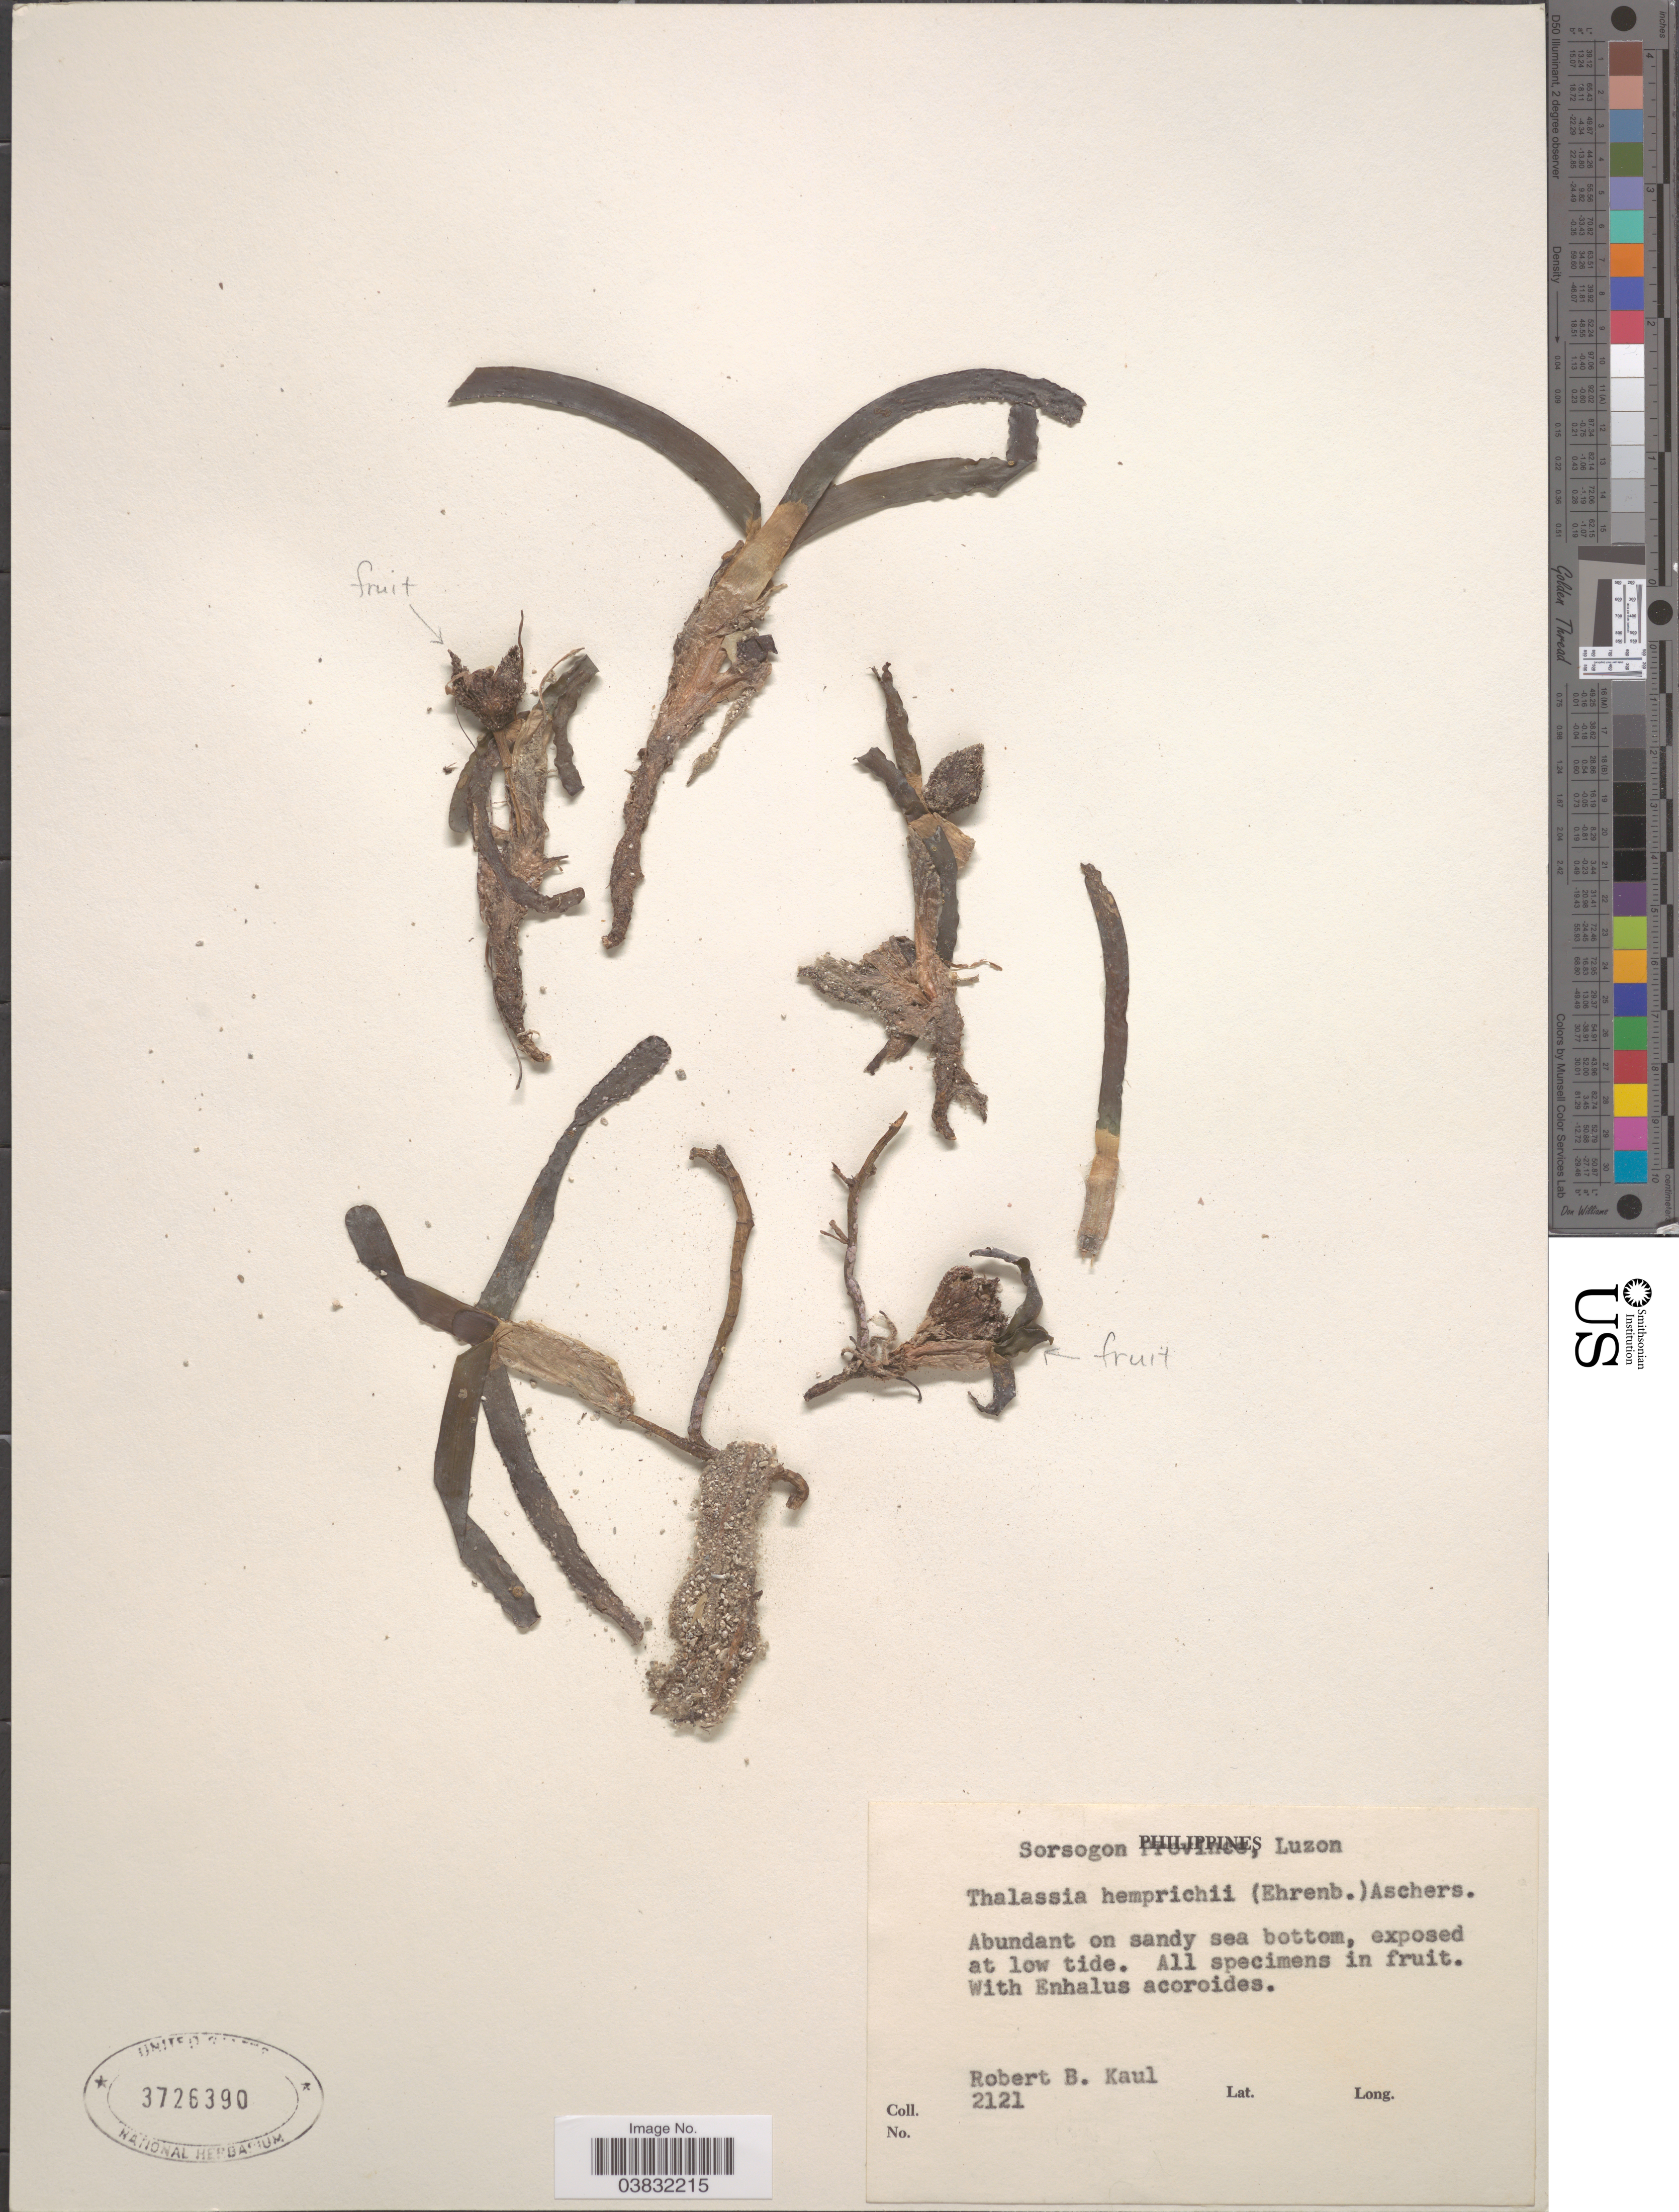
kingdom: Plantae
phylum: Tracheophyta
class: Liliopsida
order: Alismatales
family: Hydrocharitaceae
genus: Thalassia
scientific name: Thalassia hemprichii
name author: Asch.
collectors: R. Kaul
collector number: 2121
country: Philippines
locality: Luzon.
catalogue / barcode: US 3726390